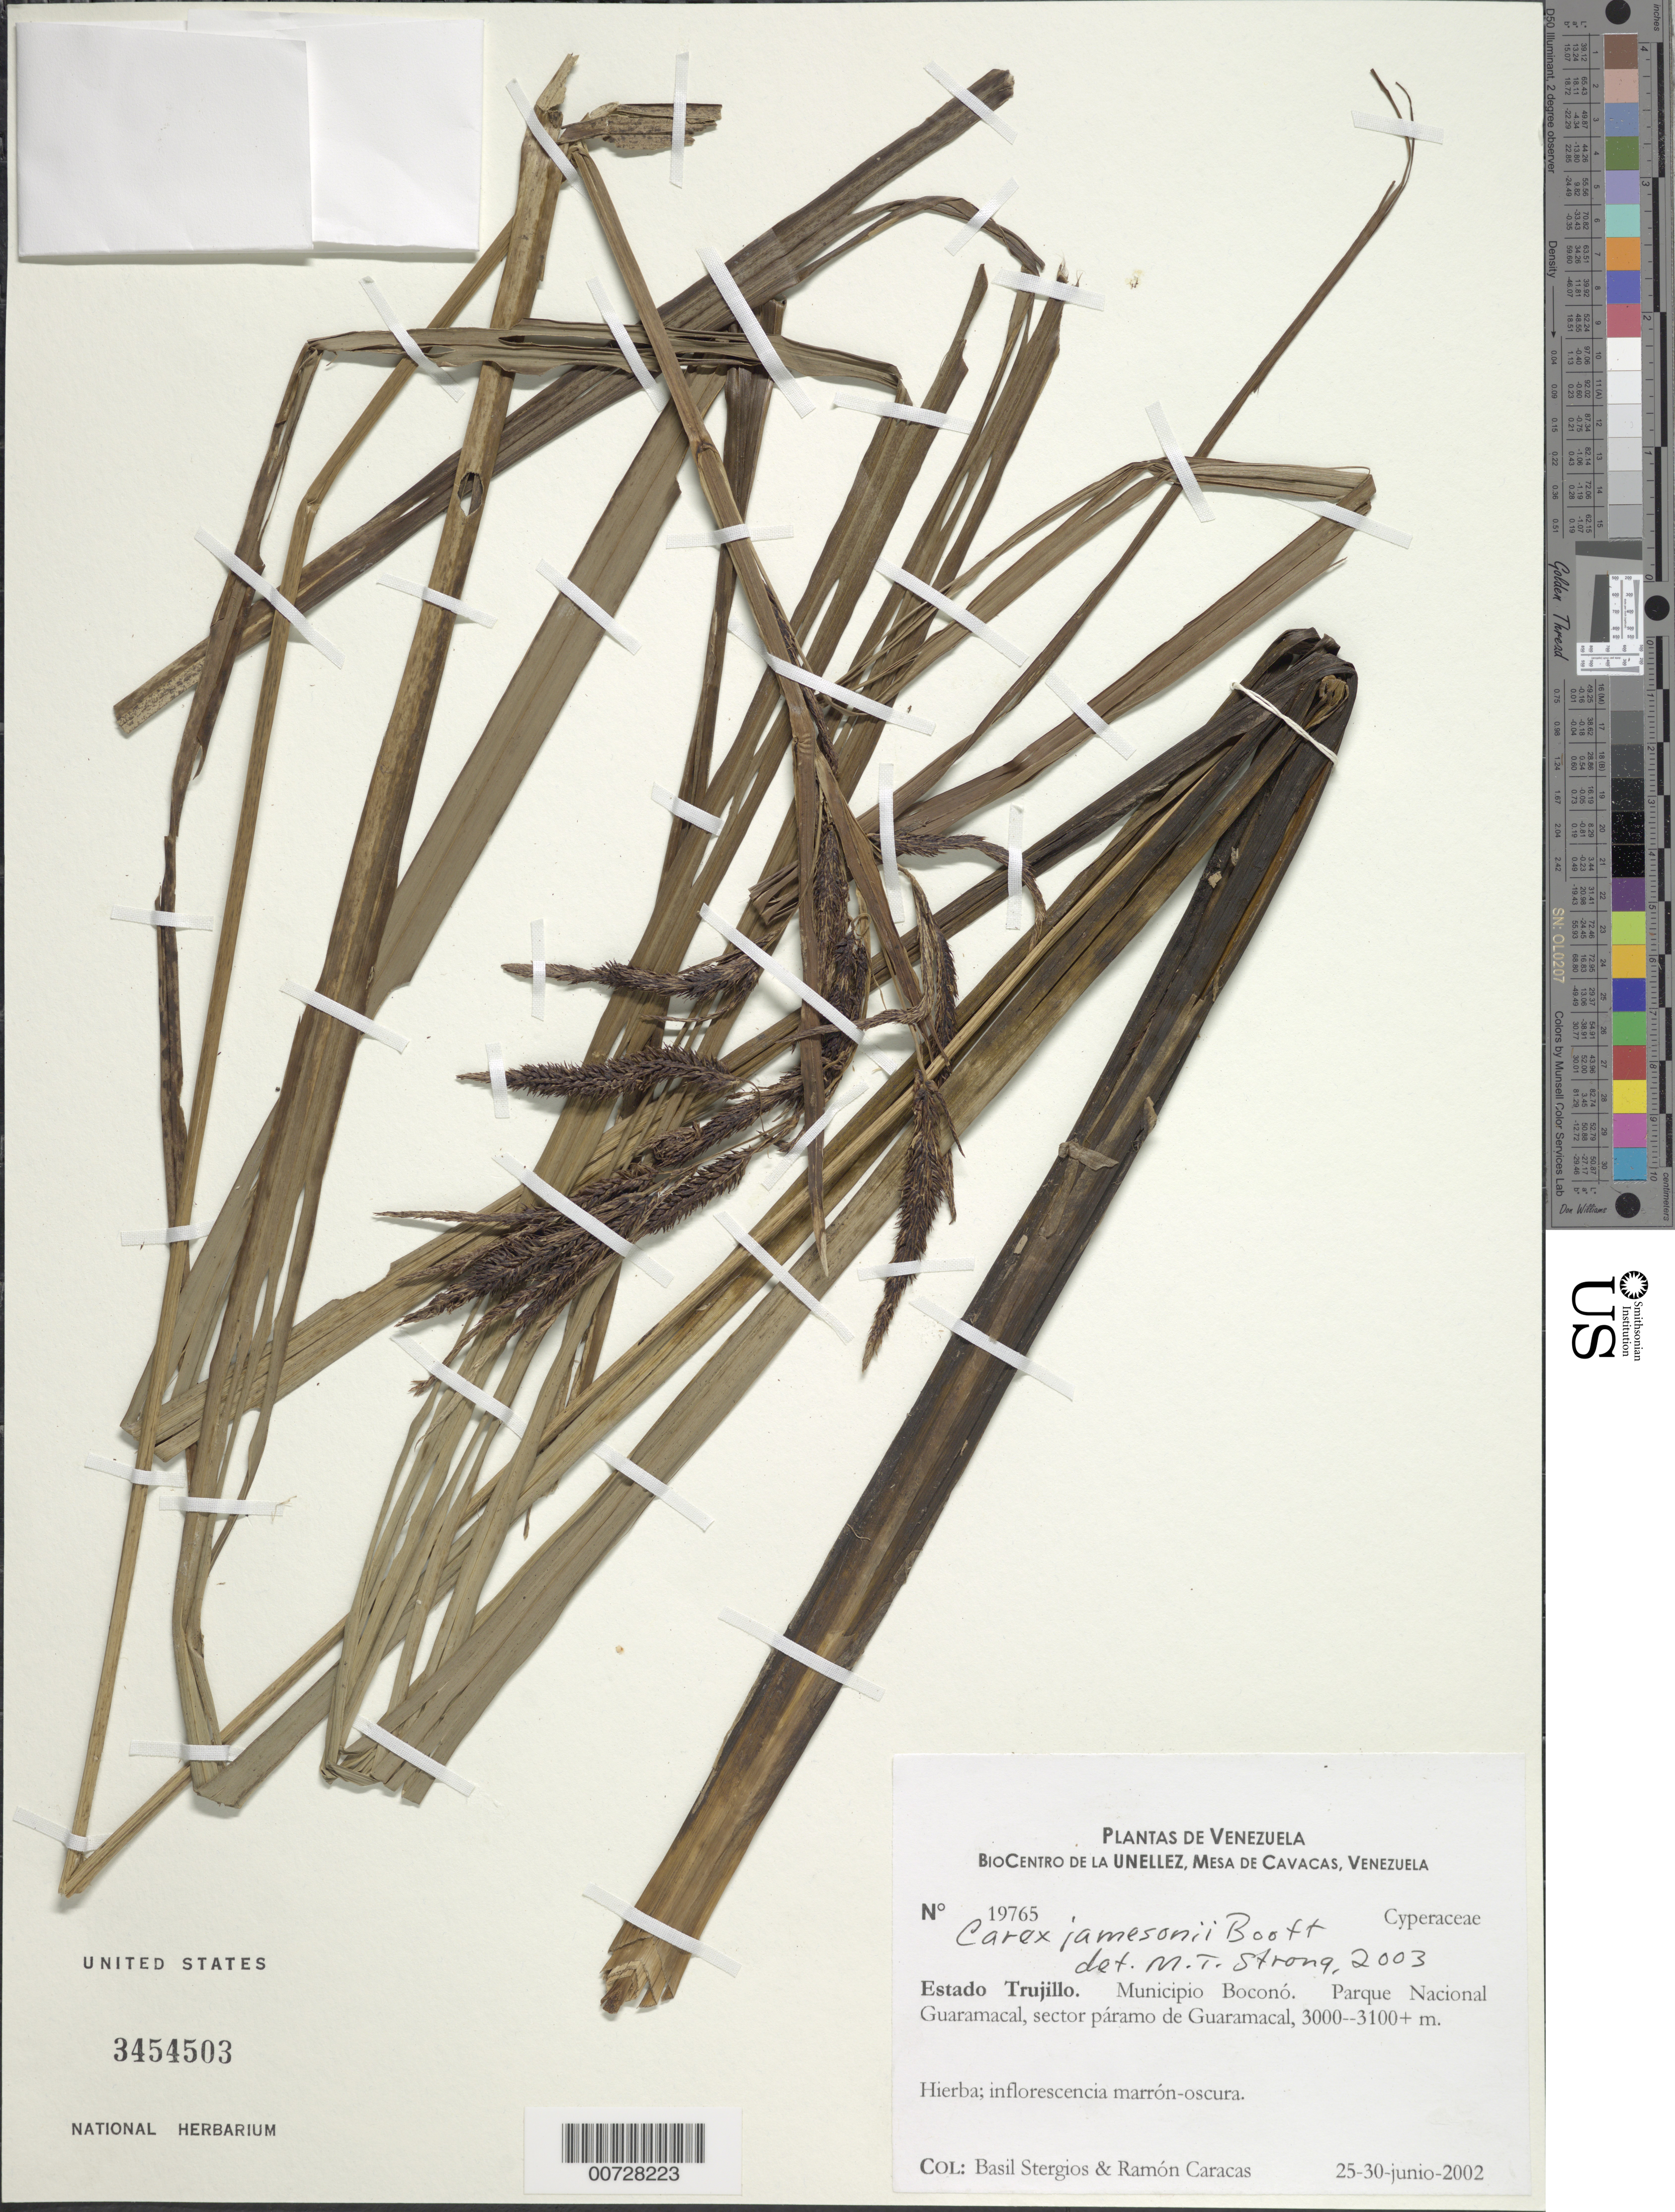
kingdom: Plantae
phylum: Tracheophyta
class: Liliopsida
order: Poales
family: Cyperaceae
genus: Carex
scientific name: Carex jamesonii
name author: Boott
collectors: B. G. Stergios & R. Caracas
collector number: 19765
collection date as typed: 25 Jun 2002 to 30 Jun 2002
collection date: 2002-06-25/2002-06-30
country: Venezuela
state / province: Trujillo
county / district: Boconó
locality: Parque Nacional Guaramacal, páramo de Guaramacal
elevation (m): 3000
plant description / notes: PORT, US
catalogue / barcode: US 3454503